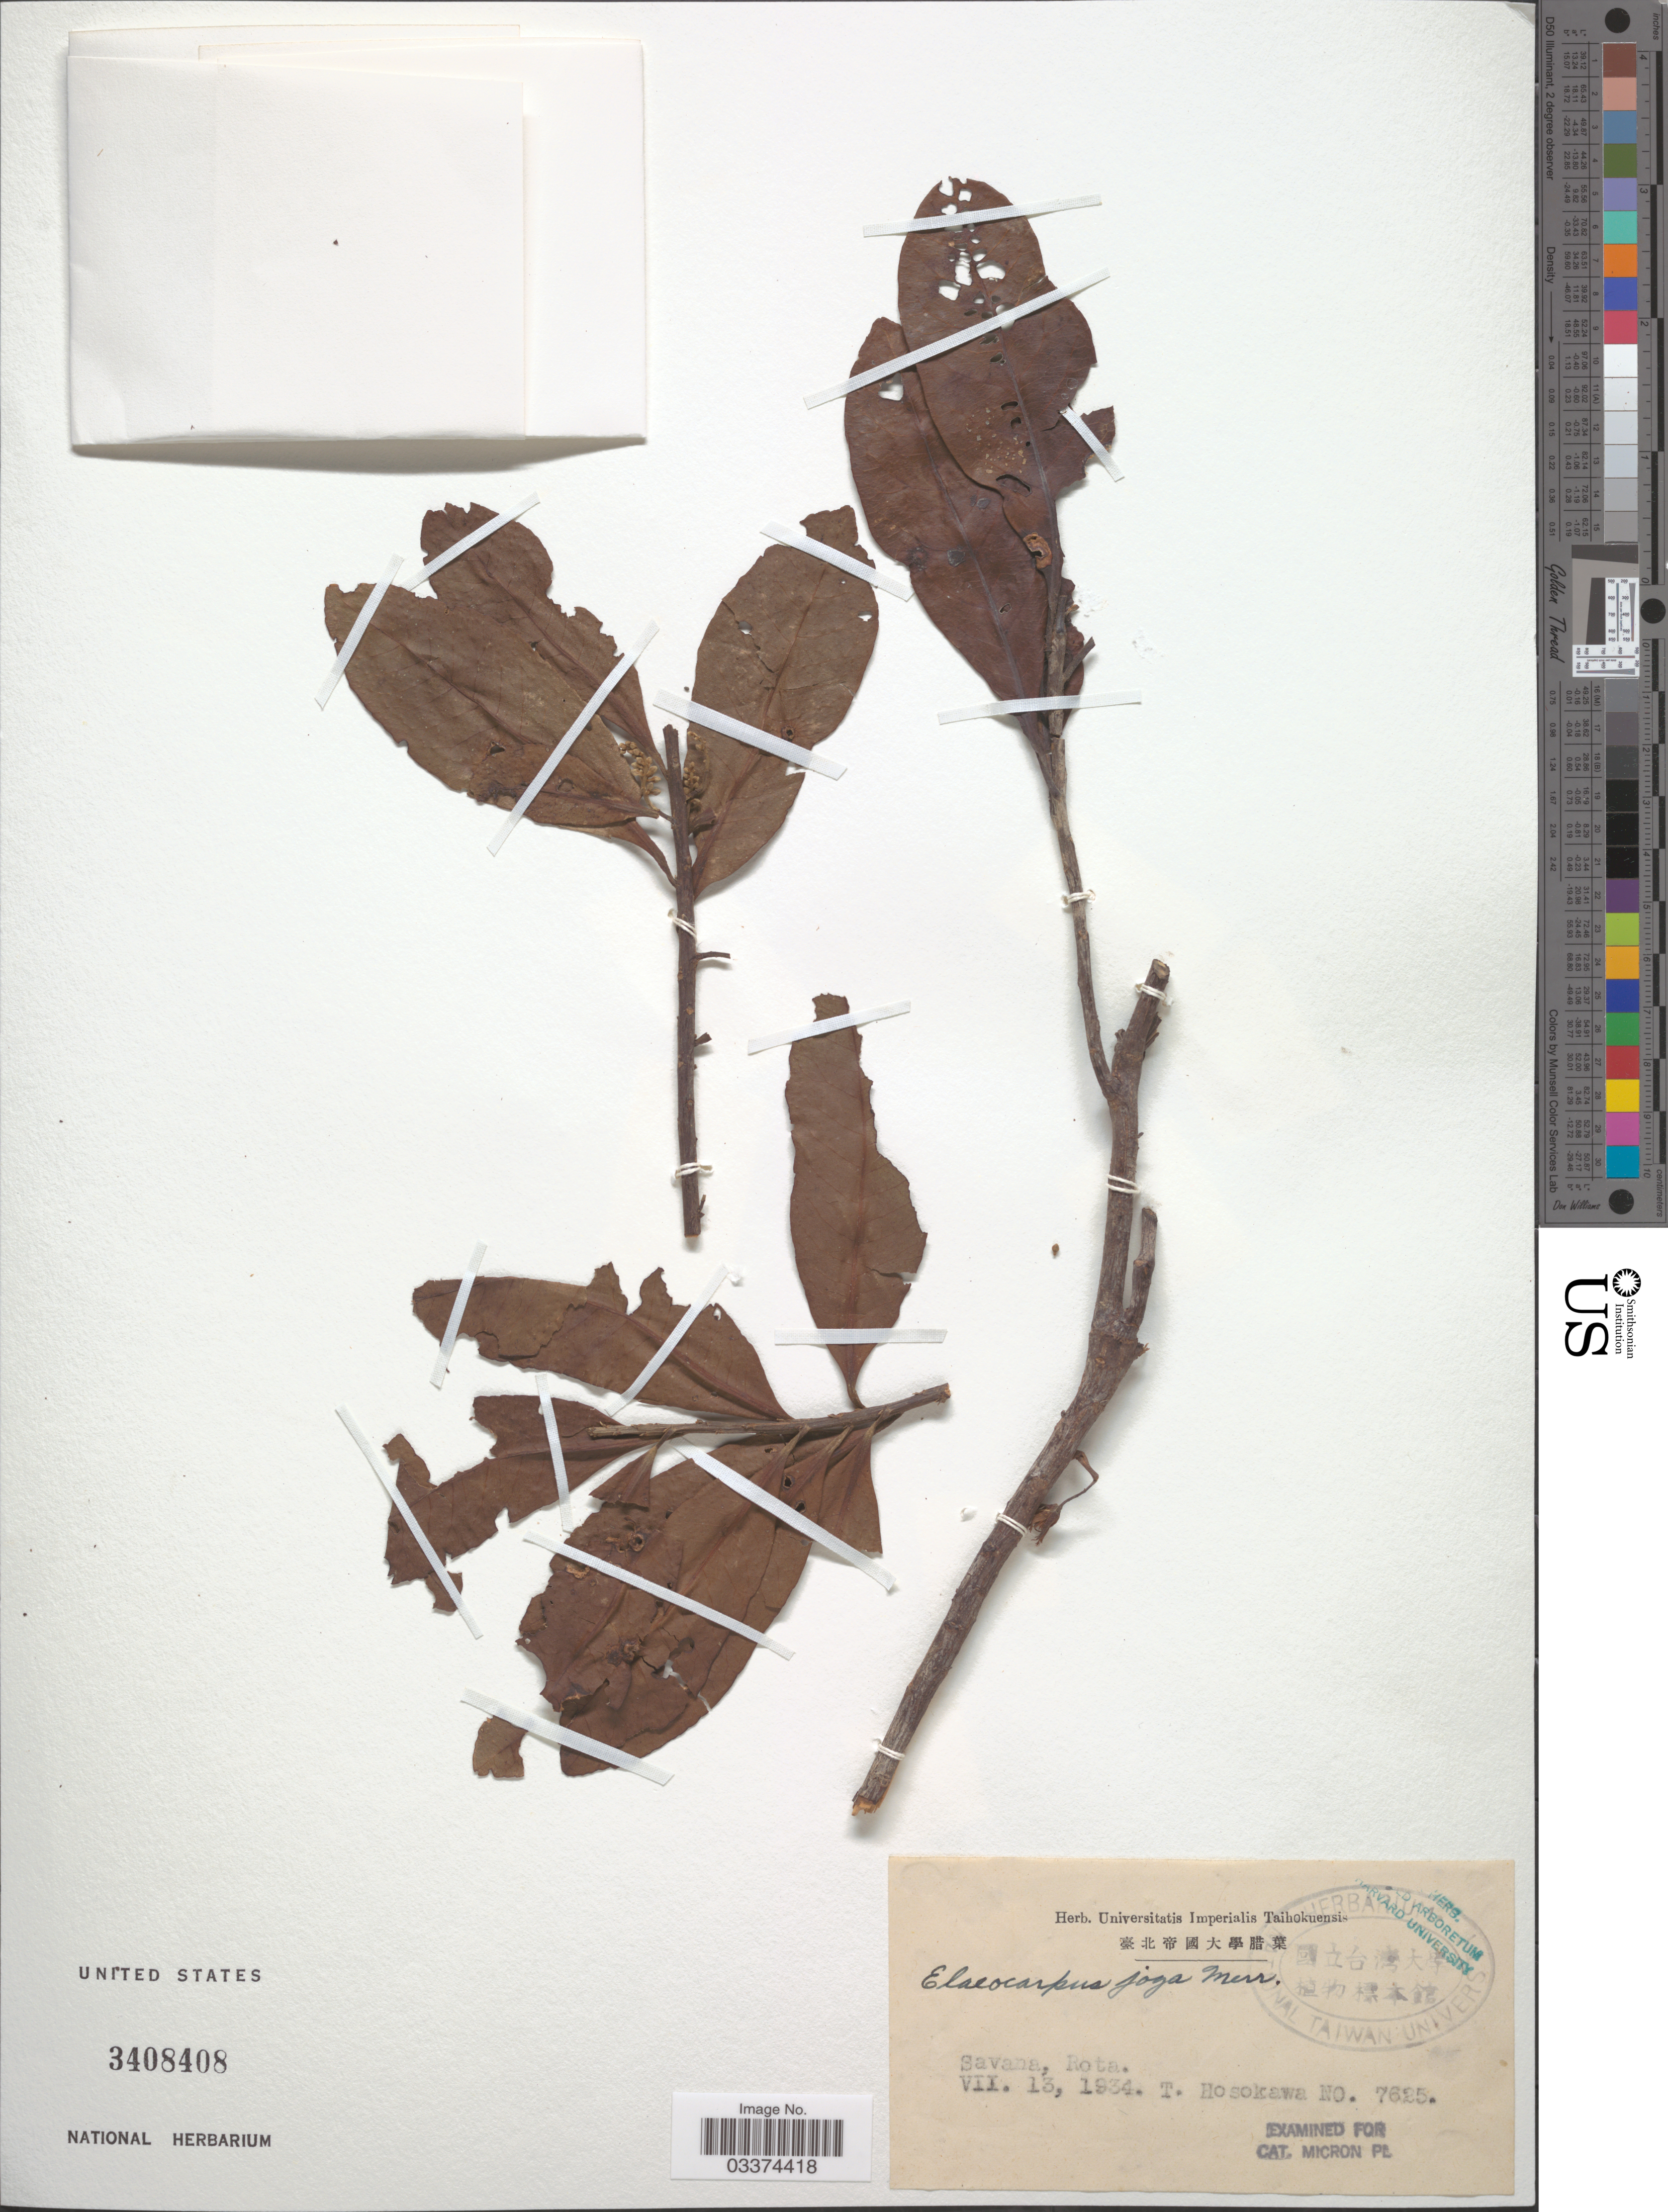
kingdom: Plantae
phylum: Tracheophyta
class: Magnoliopsida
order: Oxalidales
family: Elaeocarpaceae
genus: Elaeocarpus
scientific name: Elaeocarpus joga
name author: Merr.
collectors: T. Hosokawa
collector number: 7625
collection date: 1934-07-13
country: Northern Mariana Islands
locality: Savana, Rota.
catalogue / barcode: US 3408408